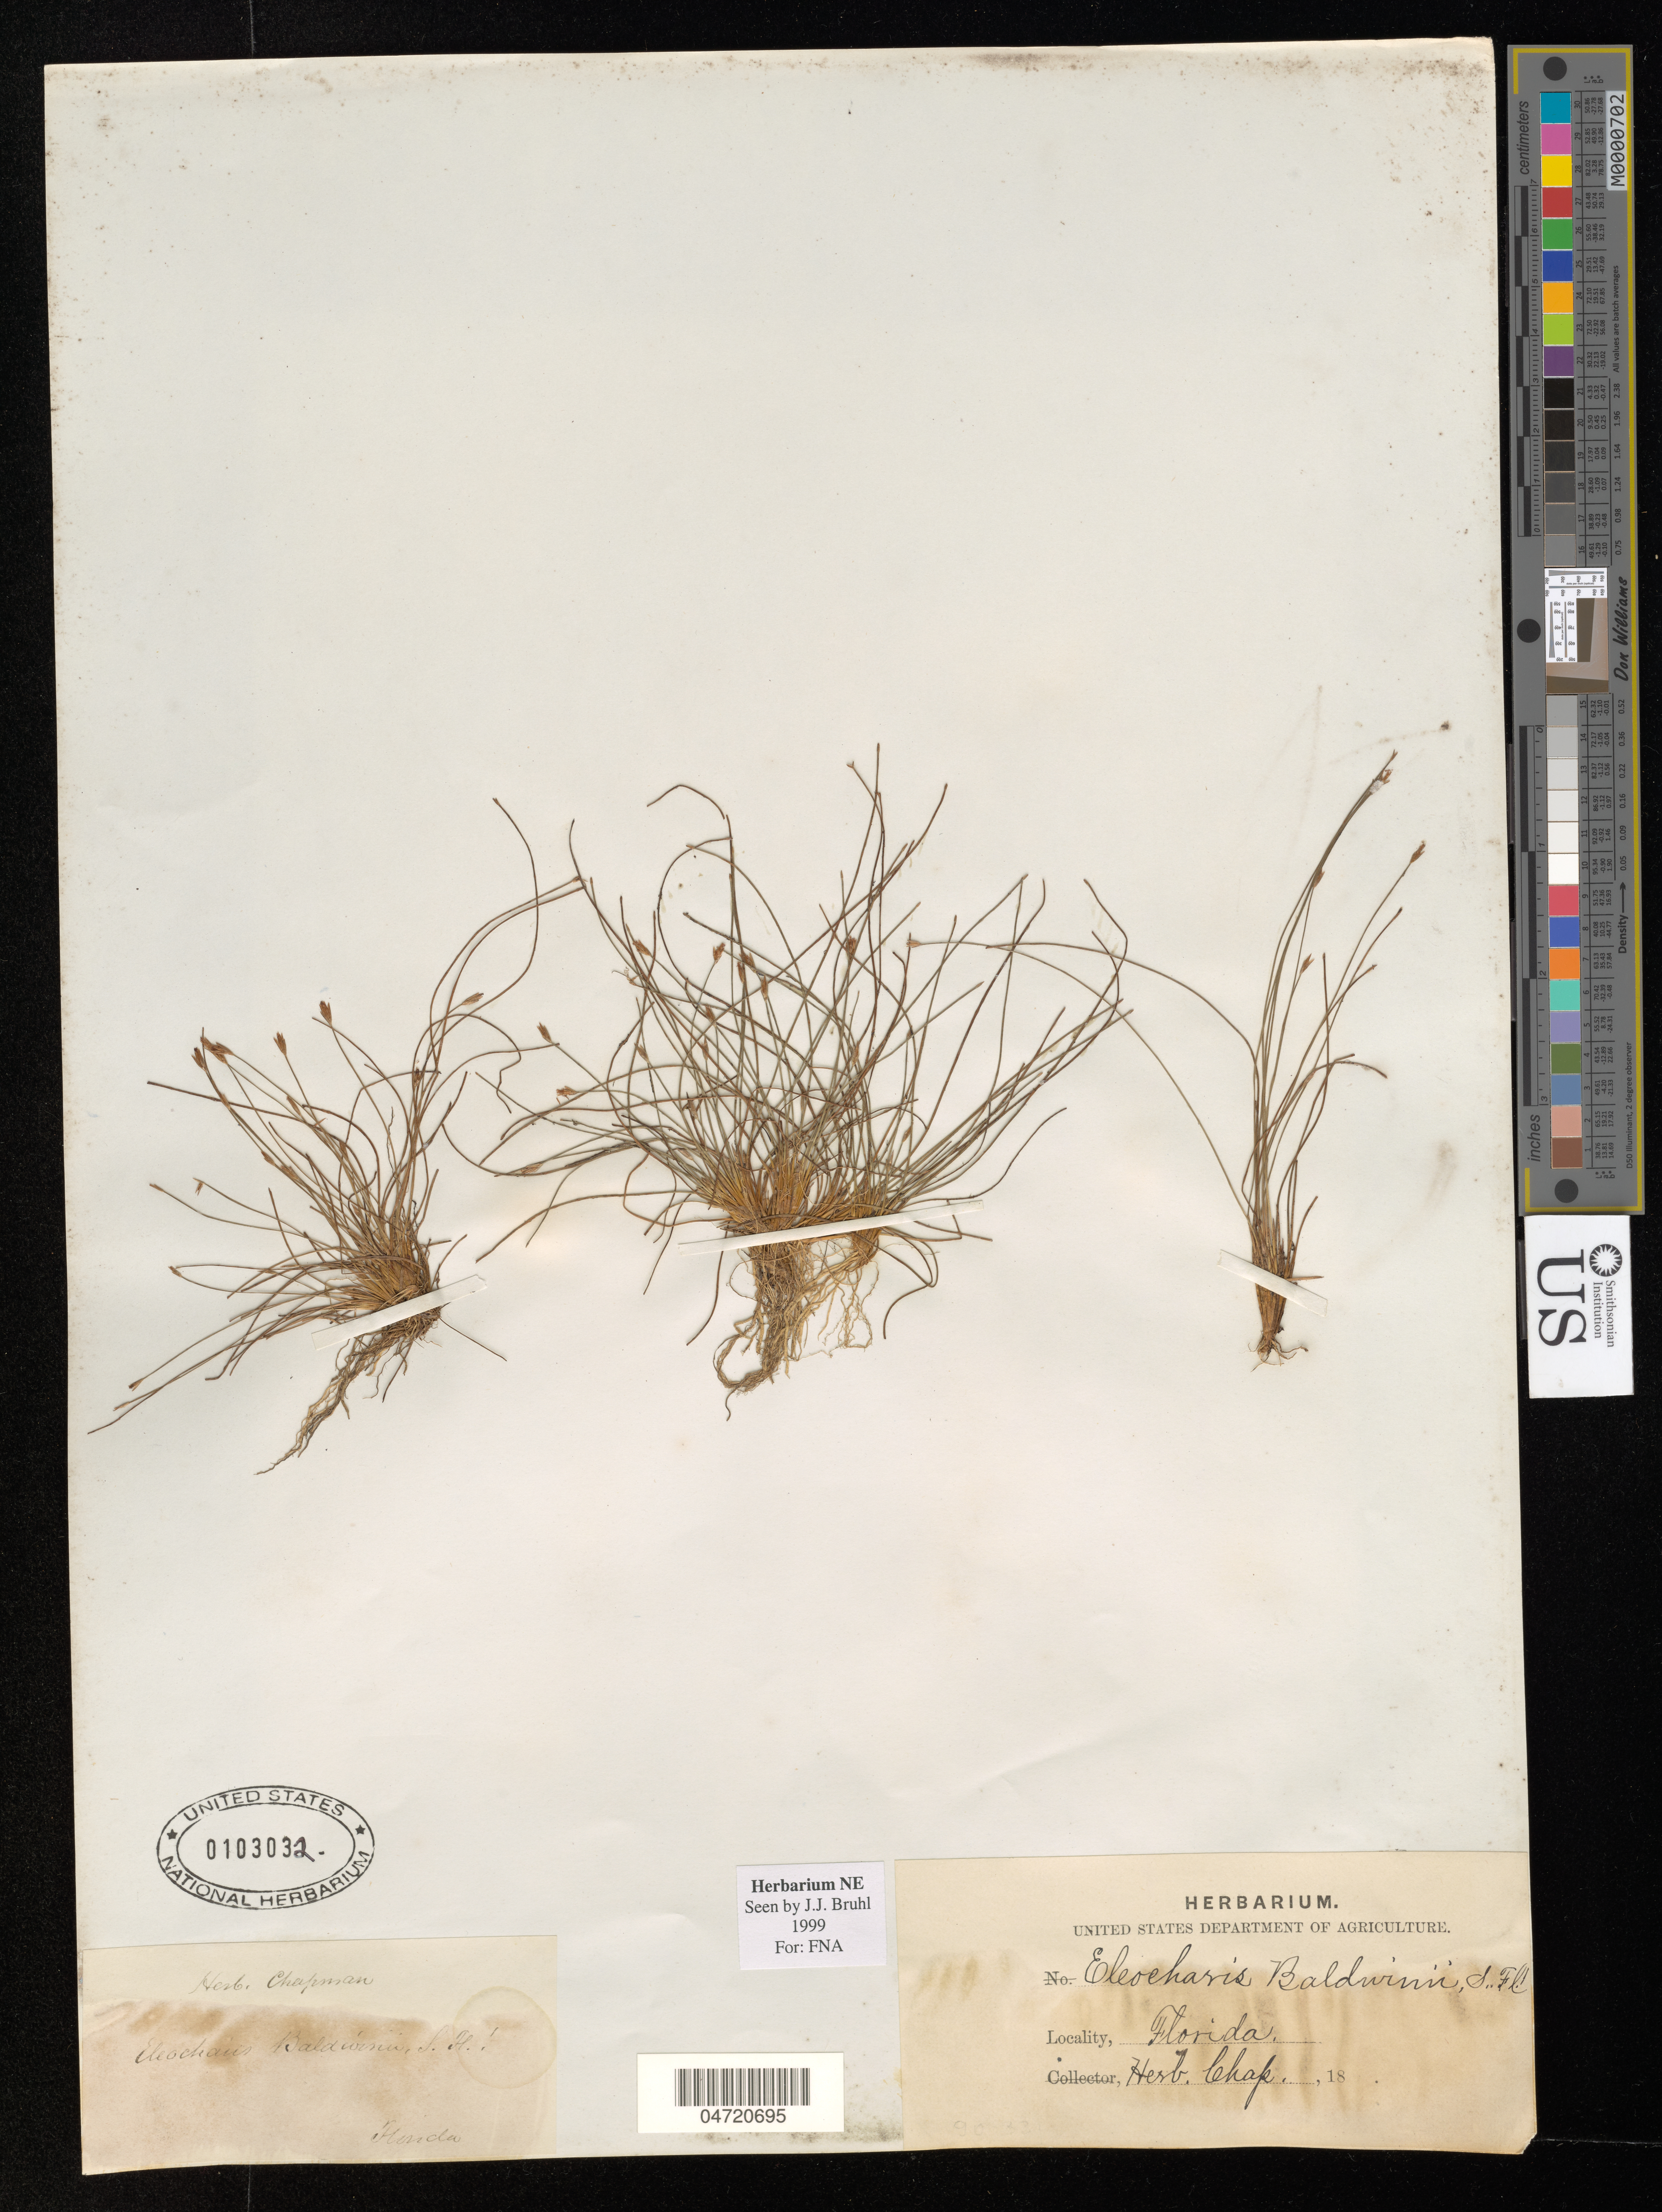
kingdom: Plantae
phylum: Tracheophyta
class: Liliopsida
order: Poales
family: Cyperaceae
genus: Eleocharis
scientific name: Eleocharis baldwinii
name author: (Torr.) Chapm.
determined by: Bruhl, J. J., (NE), University of New England (AUSTRALIA)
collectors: A. W. Chapman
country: United States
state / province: Florida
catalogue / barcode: US 103032